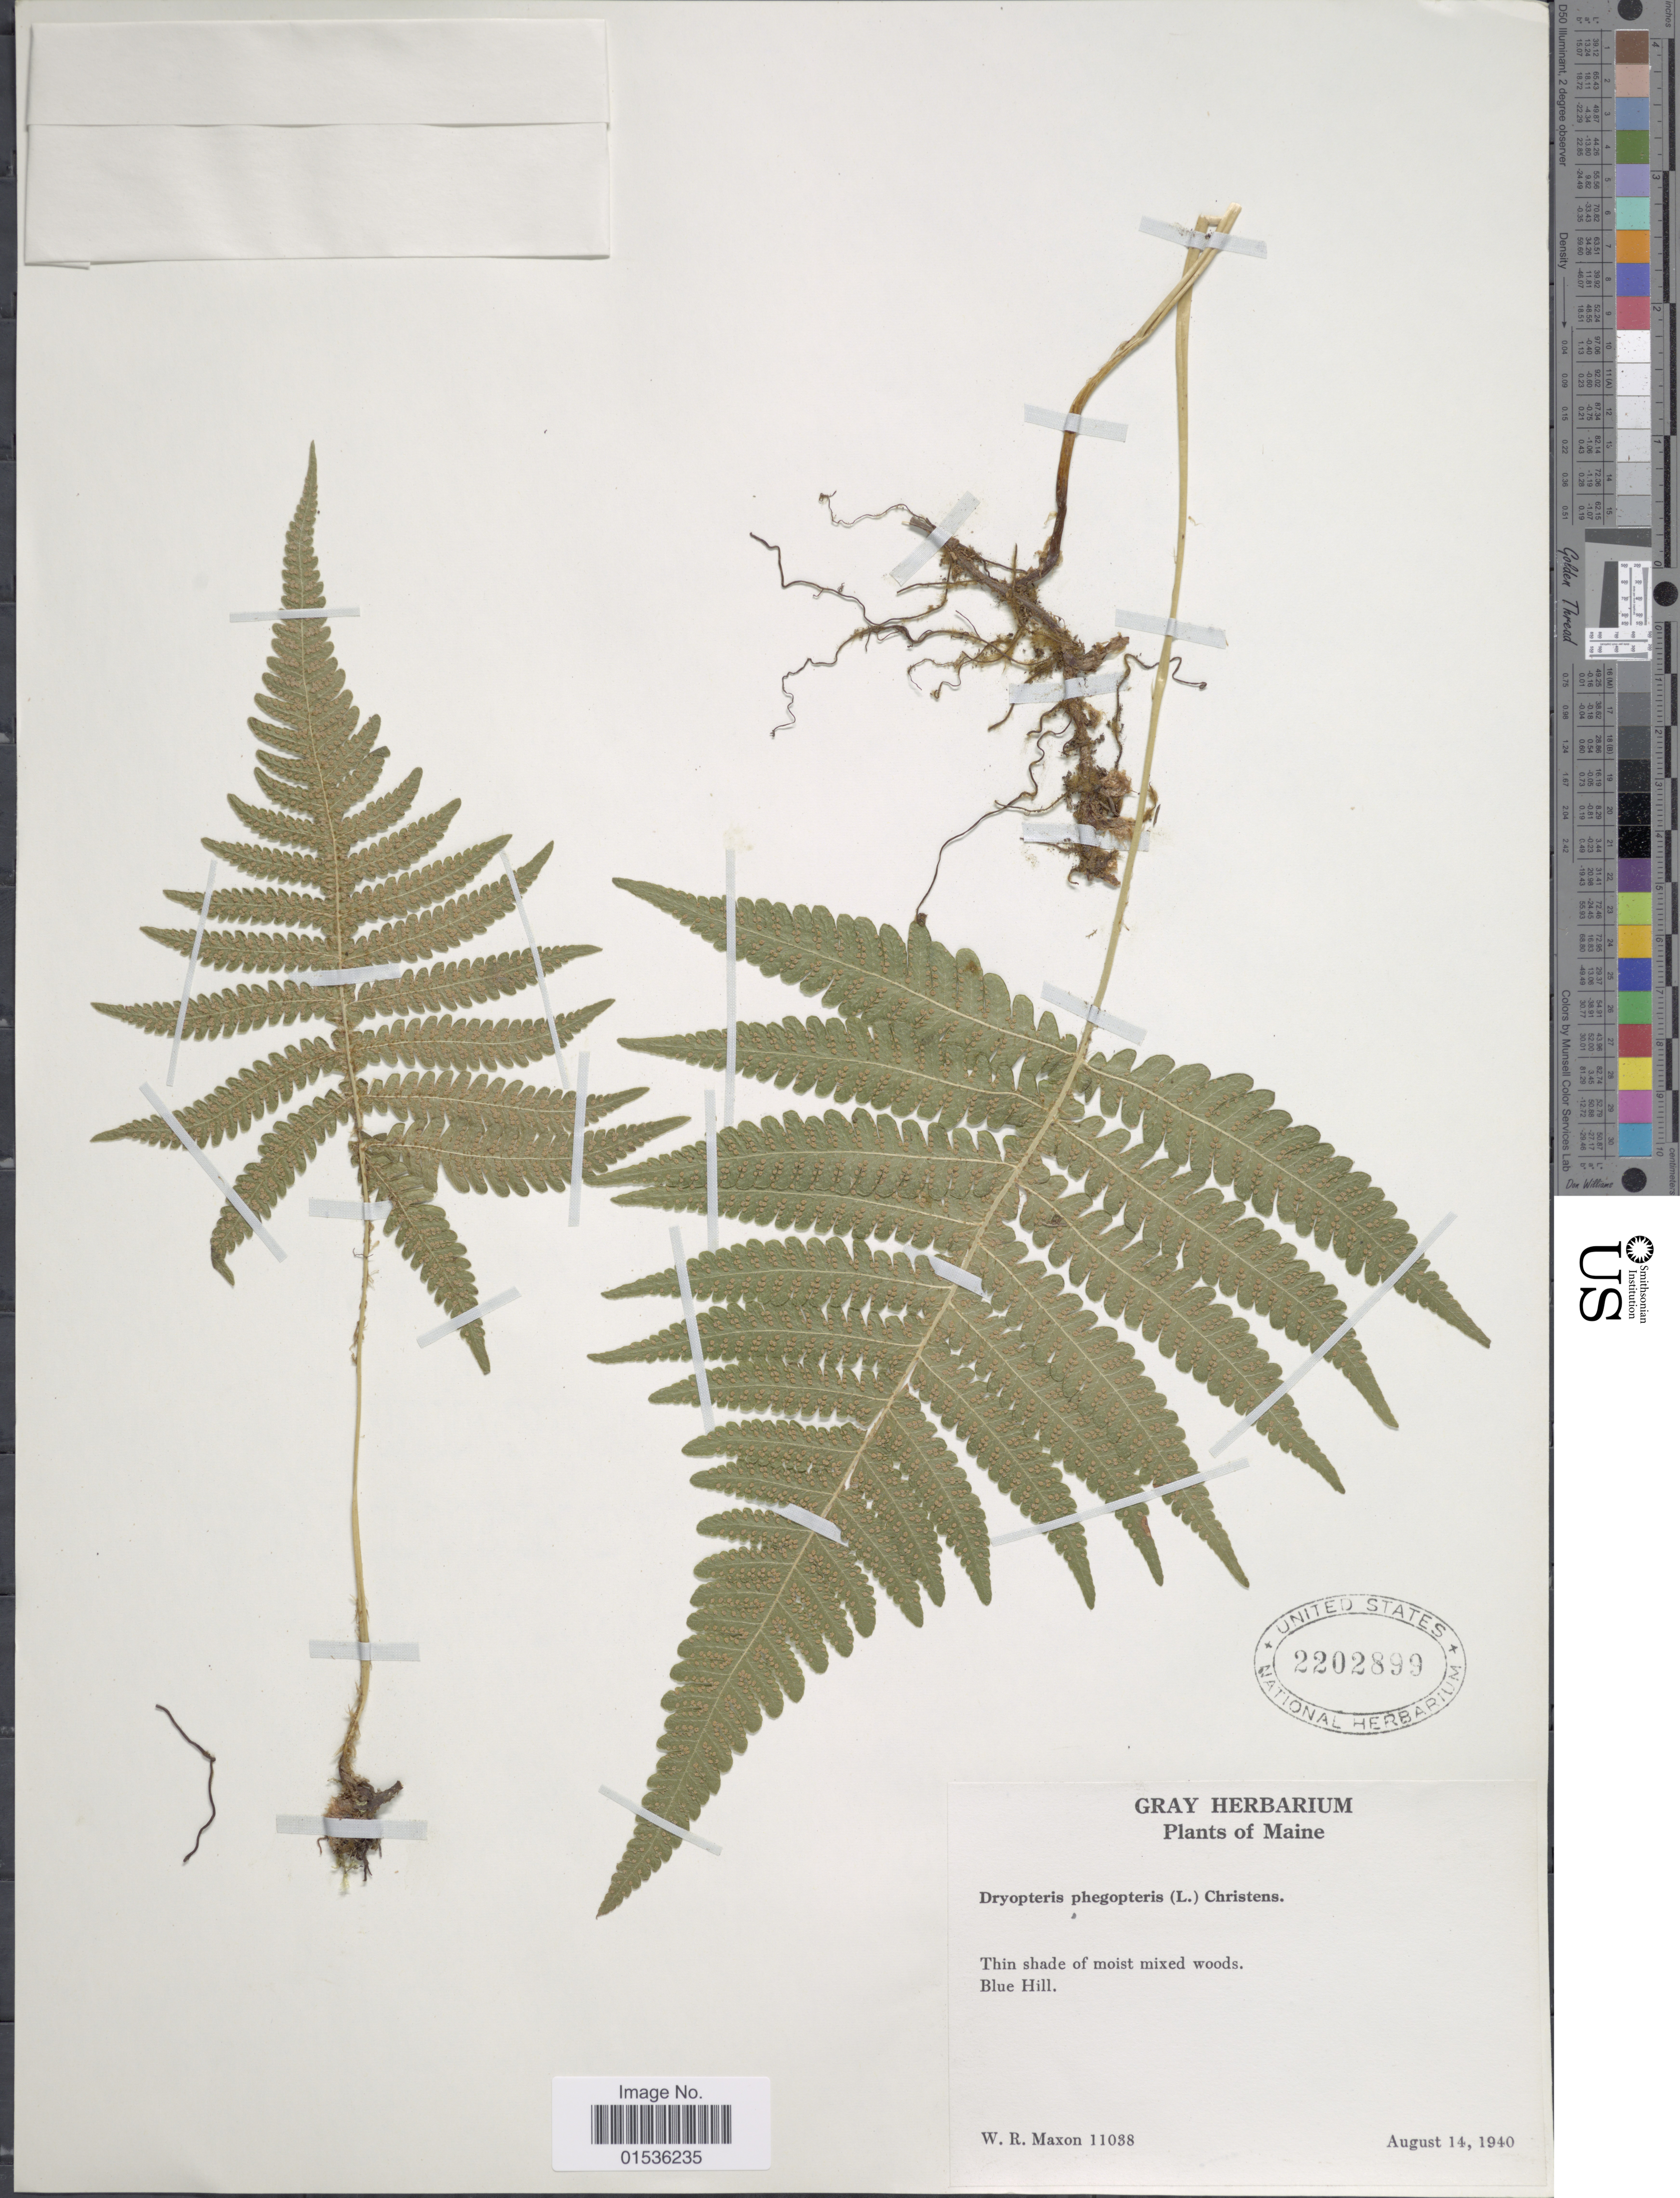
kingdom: Plantae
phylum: Tracheophyta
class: Polypodiopsida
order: Polypodiales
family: Thelypteridaceae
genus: Phegopteris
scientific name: Phegopteris connectilis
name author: (Michx.) Watt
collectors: W. R. Maxon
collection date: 1940-08-14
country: United States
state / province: Maine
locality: Maine. Blue Hill.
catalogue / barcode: US 2202899